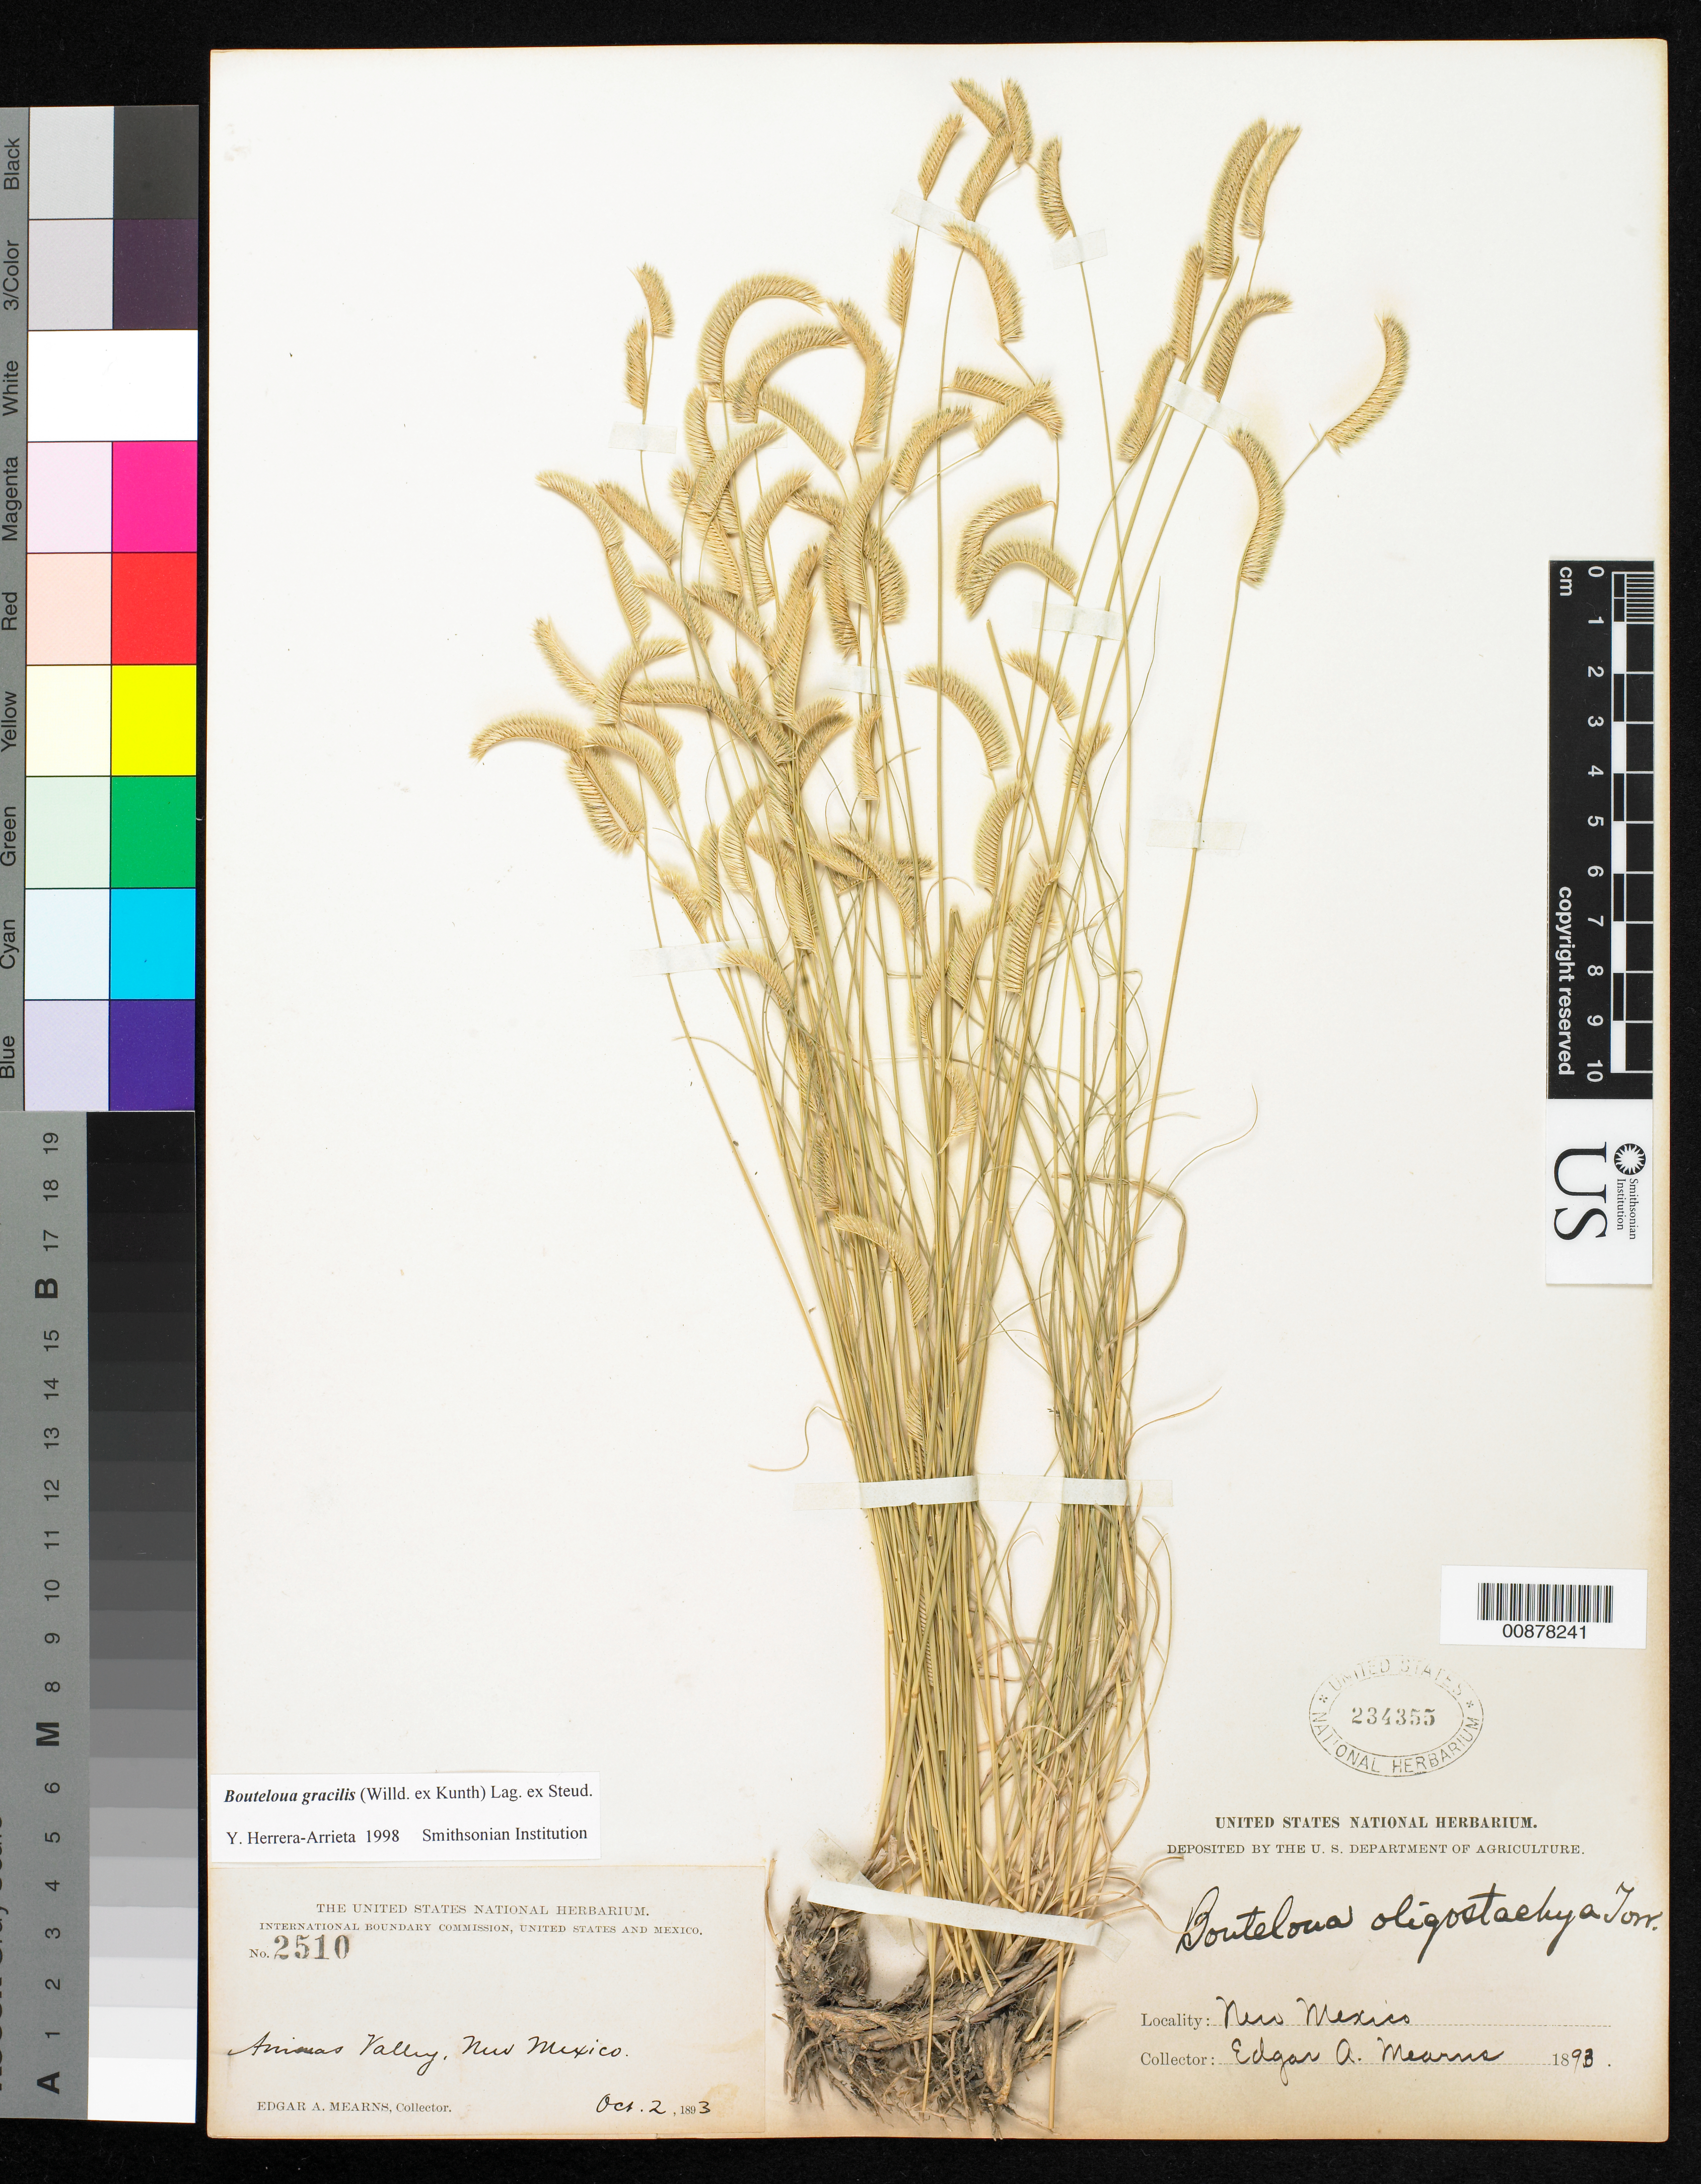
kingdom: Plantae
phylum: Tracheophyta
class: Liliopsida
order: Poales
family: Poaceae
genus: Bouteloua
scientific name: Bouteloua gracilis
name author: (Kunth) Lag. ex Griffiths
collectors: E. A. Mearns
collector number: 2510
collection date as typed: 02 Oct 1893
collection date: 1893-10-02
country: United States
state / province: New Mexico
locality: Animas Valley, New Mexico.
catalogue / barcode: US 234355